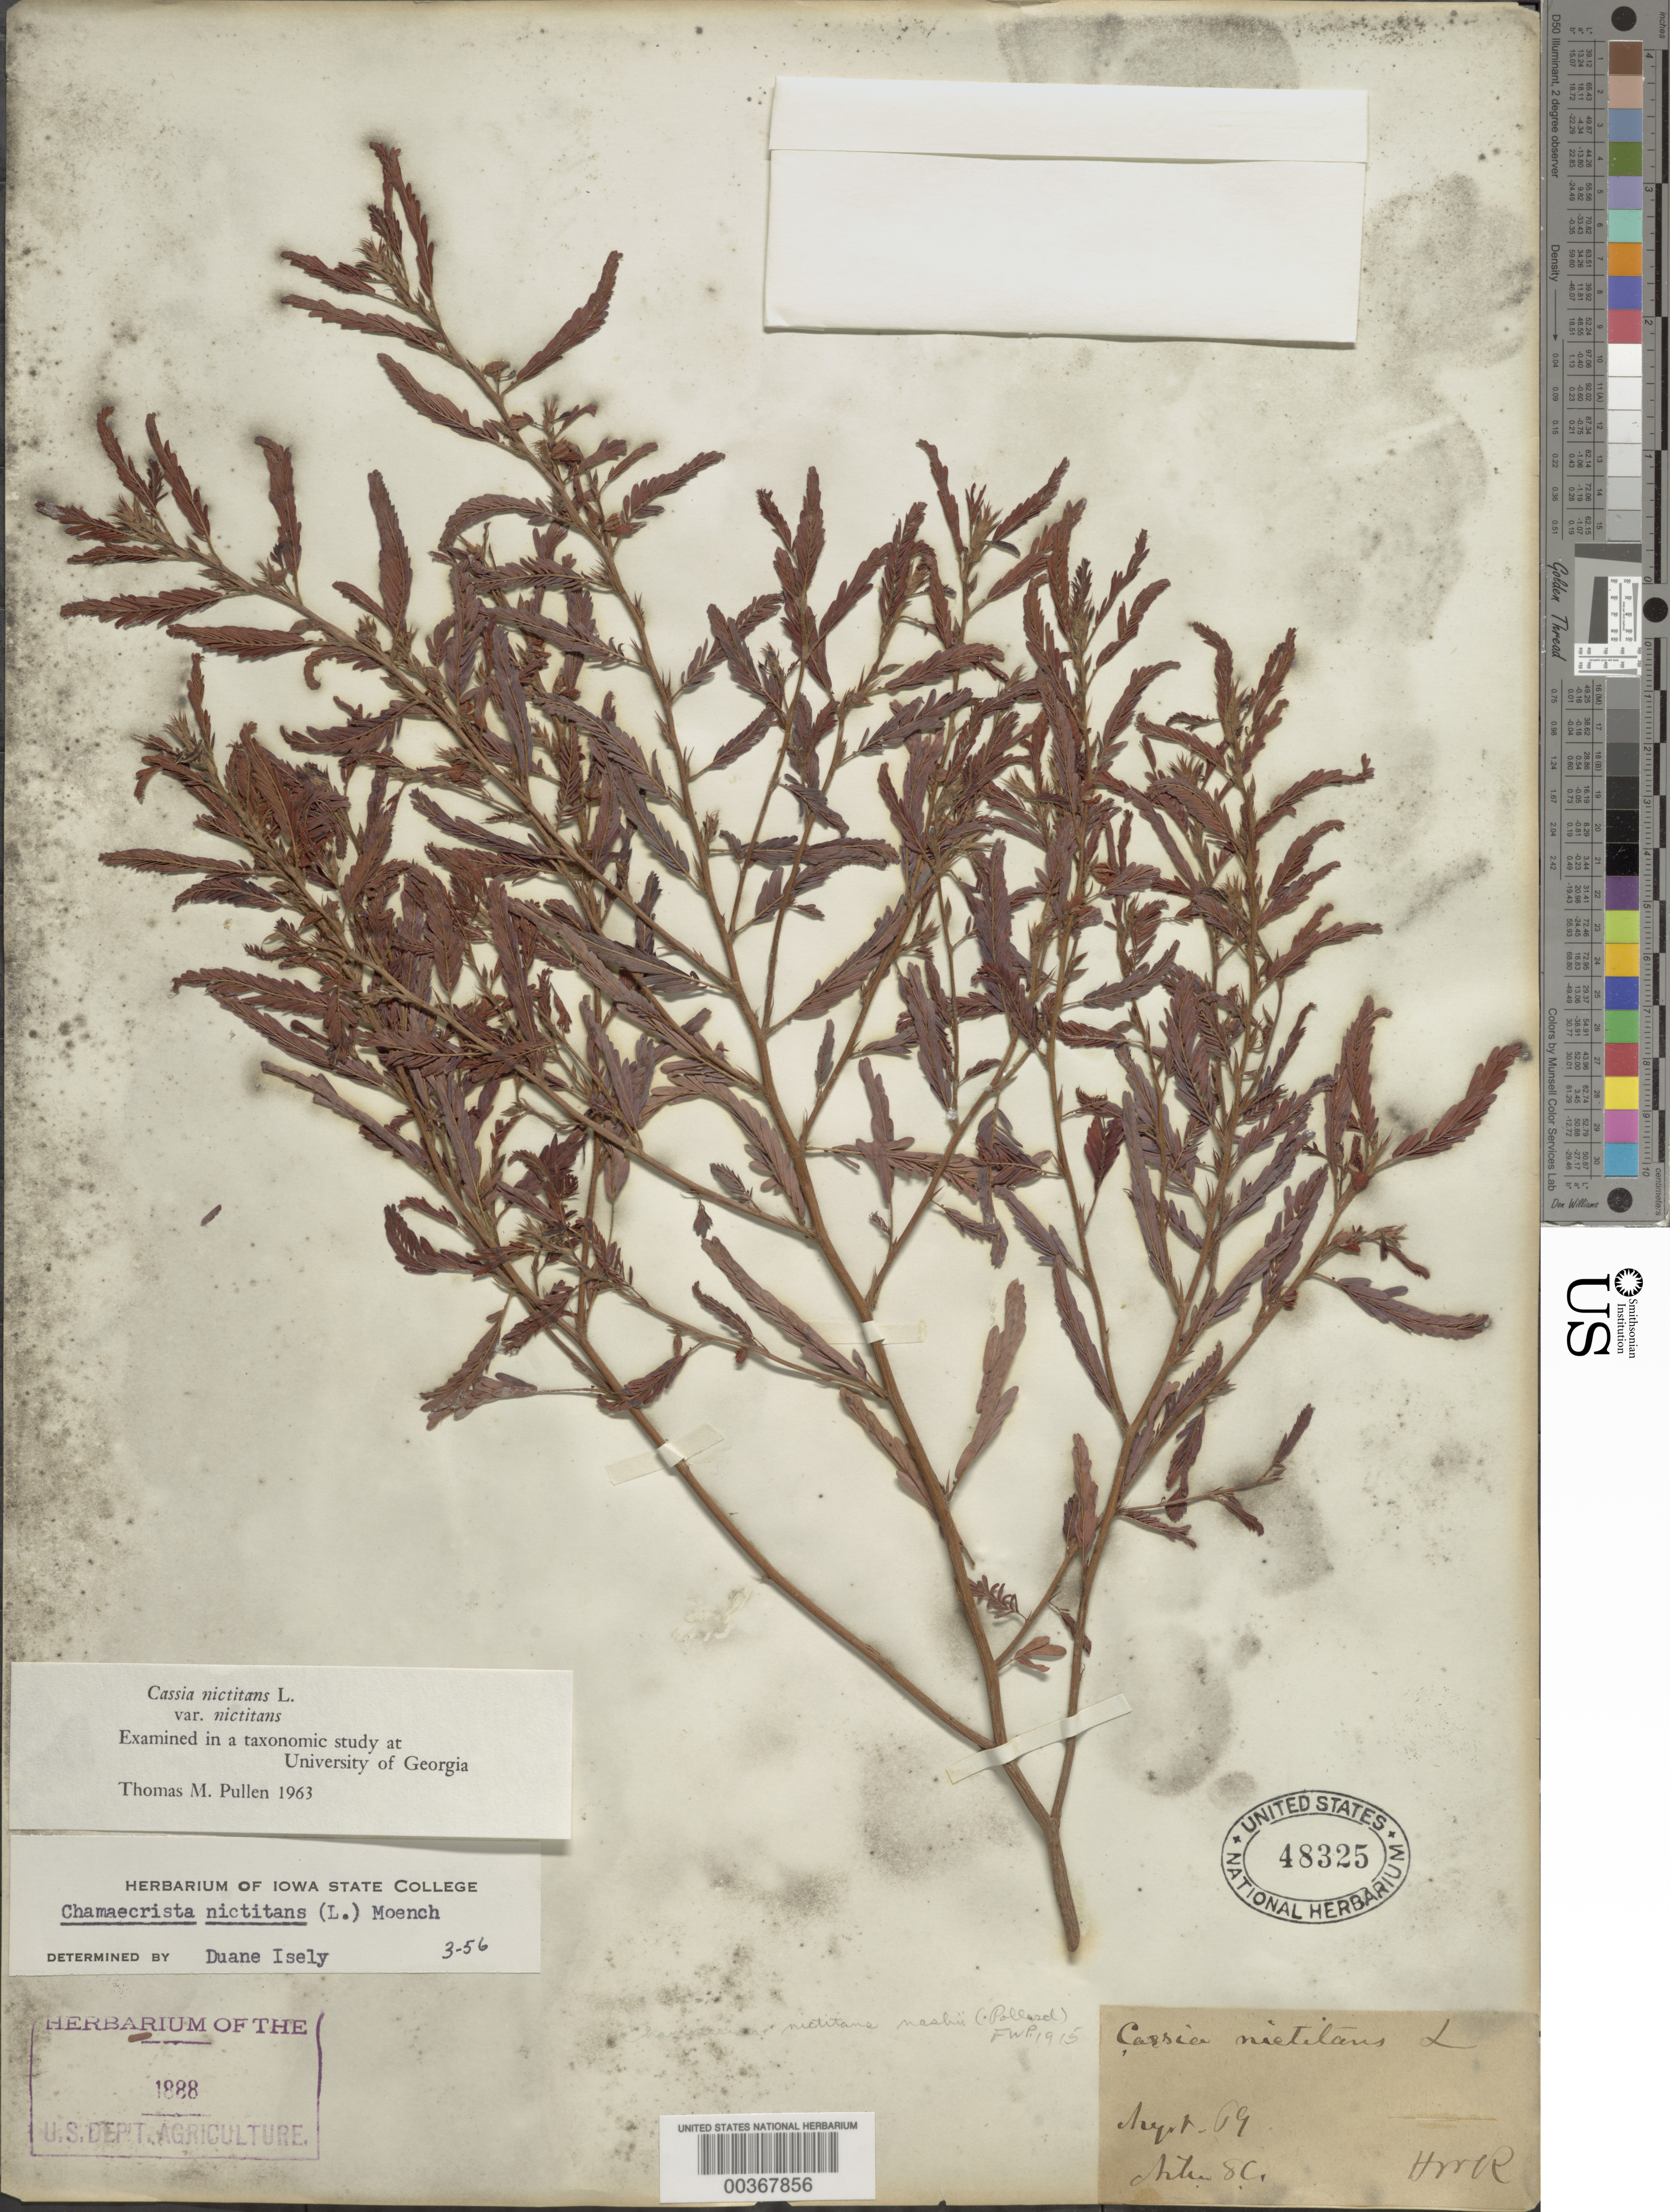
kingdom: Plantae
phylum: Tracheophyta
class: Magnoliopsida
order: Fabales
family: Fabaceae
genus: Chamaecrista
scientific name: Chamaecrista nictitans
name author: (L.) Moench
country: United States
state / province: South Carolina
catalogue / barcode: US 48325